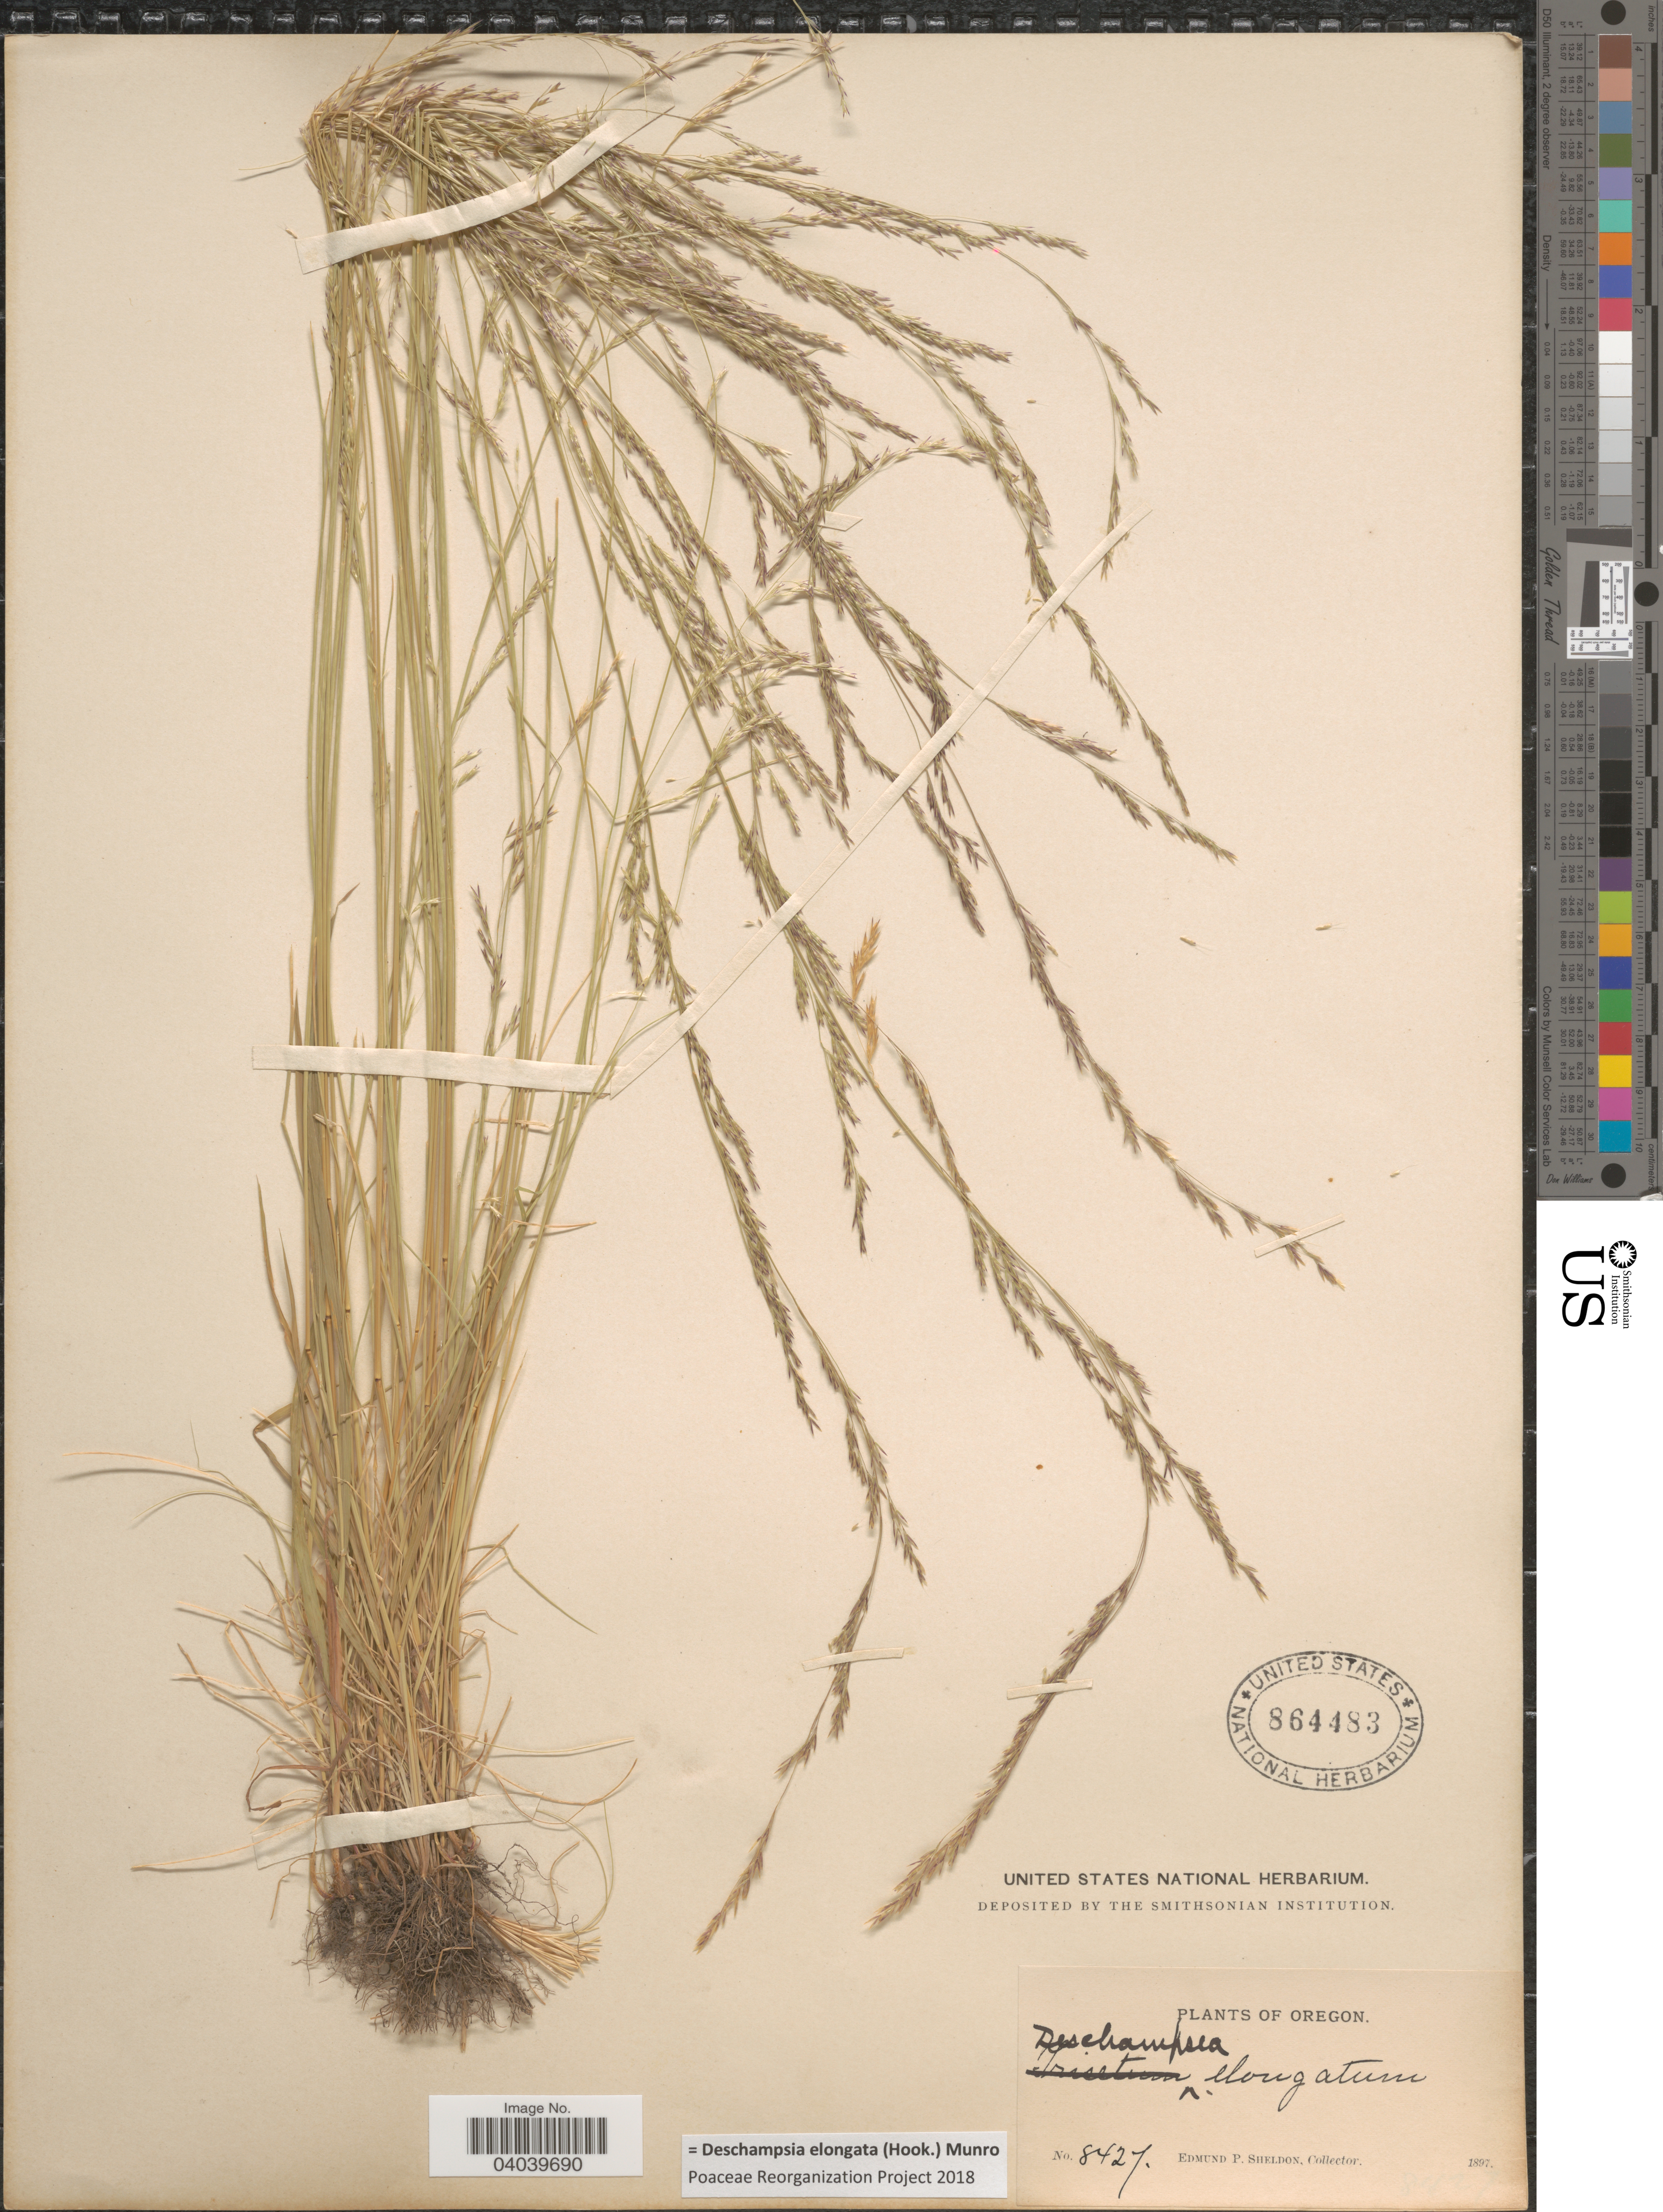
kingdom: Plantae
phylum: Tracheophyta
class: Liliopsida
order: Poales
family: Poaceae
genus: Deschampsia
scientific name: Deschampsia elongata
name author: (Hook.) Munro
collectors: E. P. Sheldon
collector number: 8427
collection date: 1897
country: United States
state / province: Oregon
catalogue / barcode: US 864483